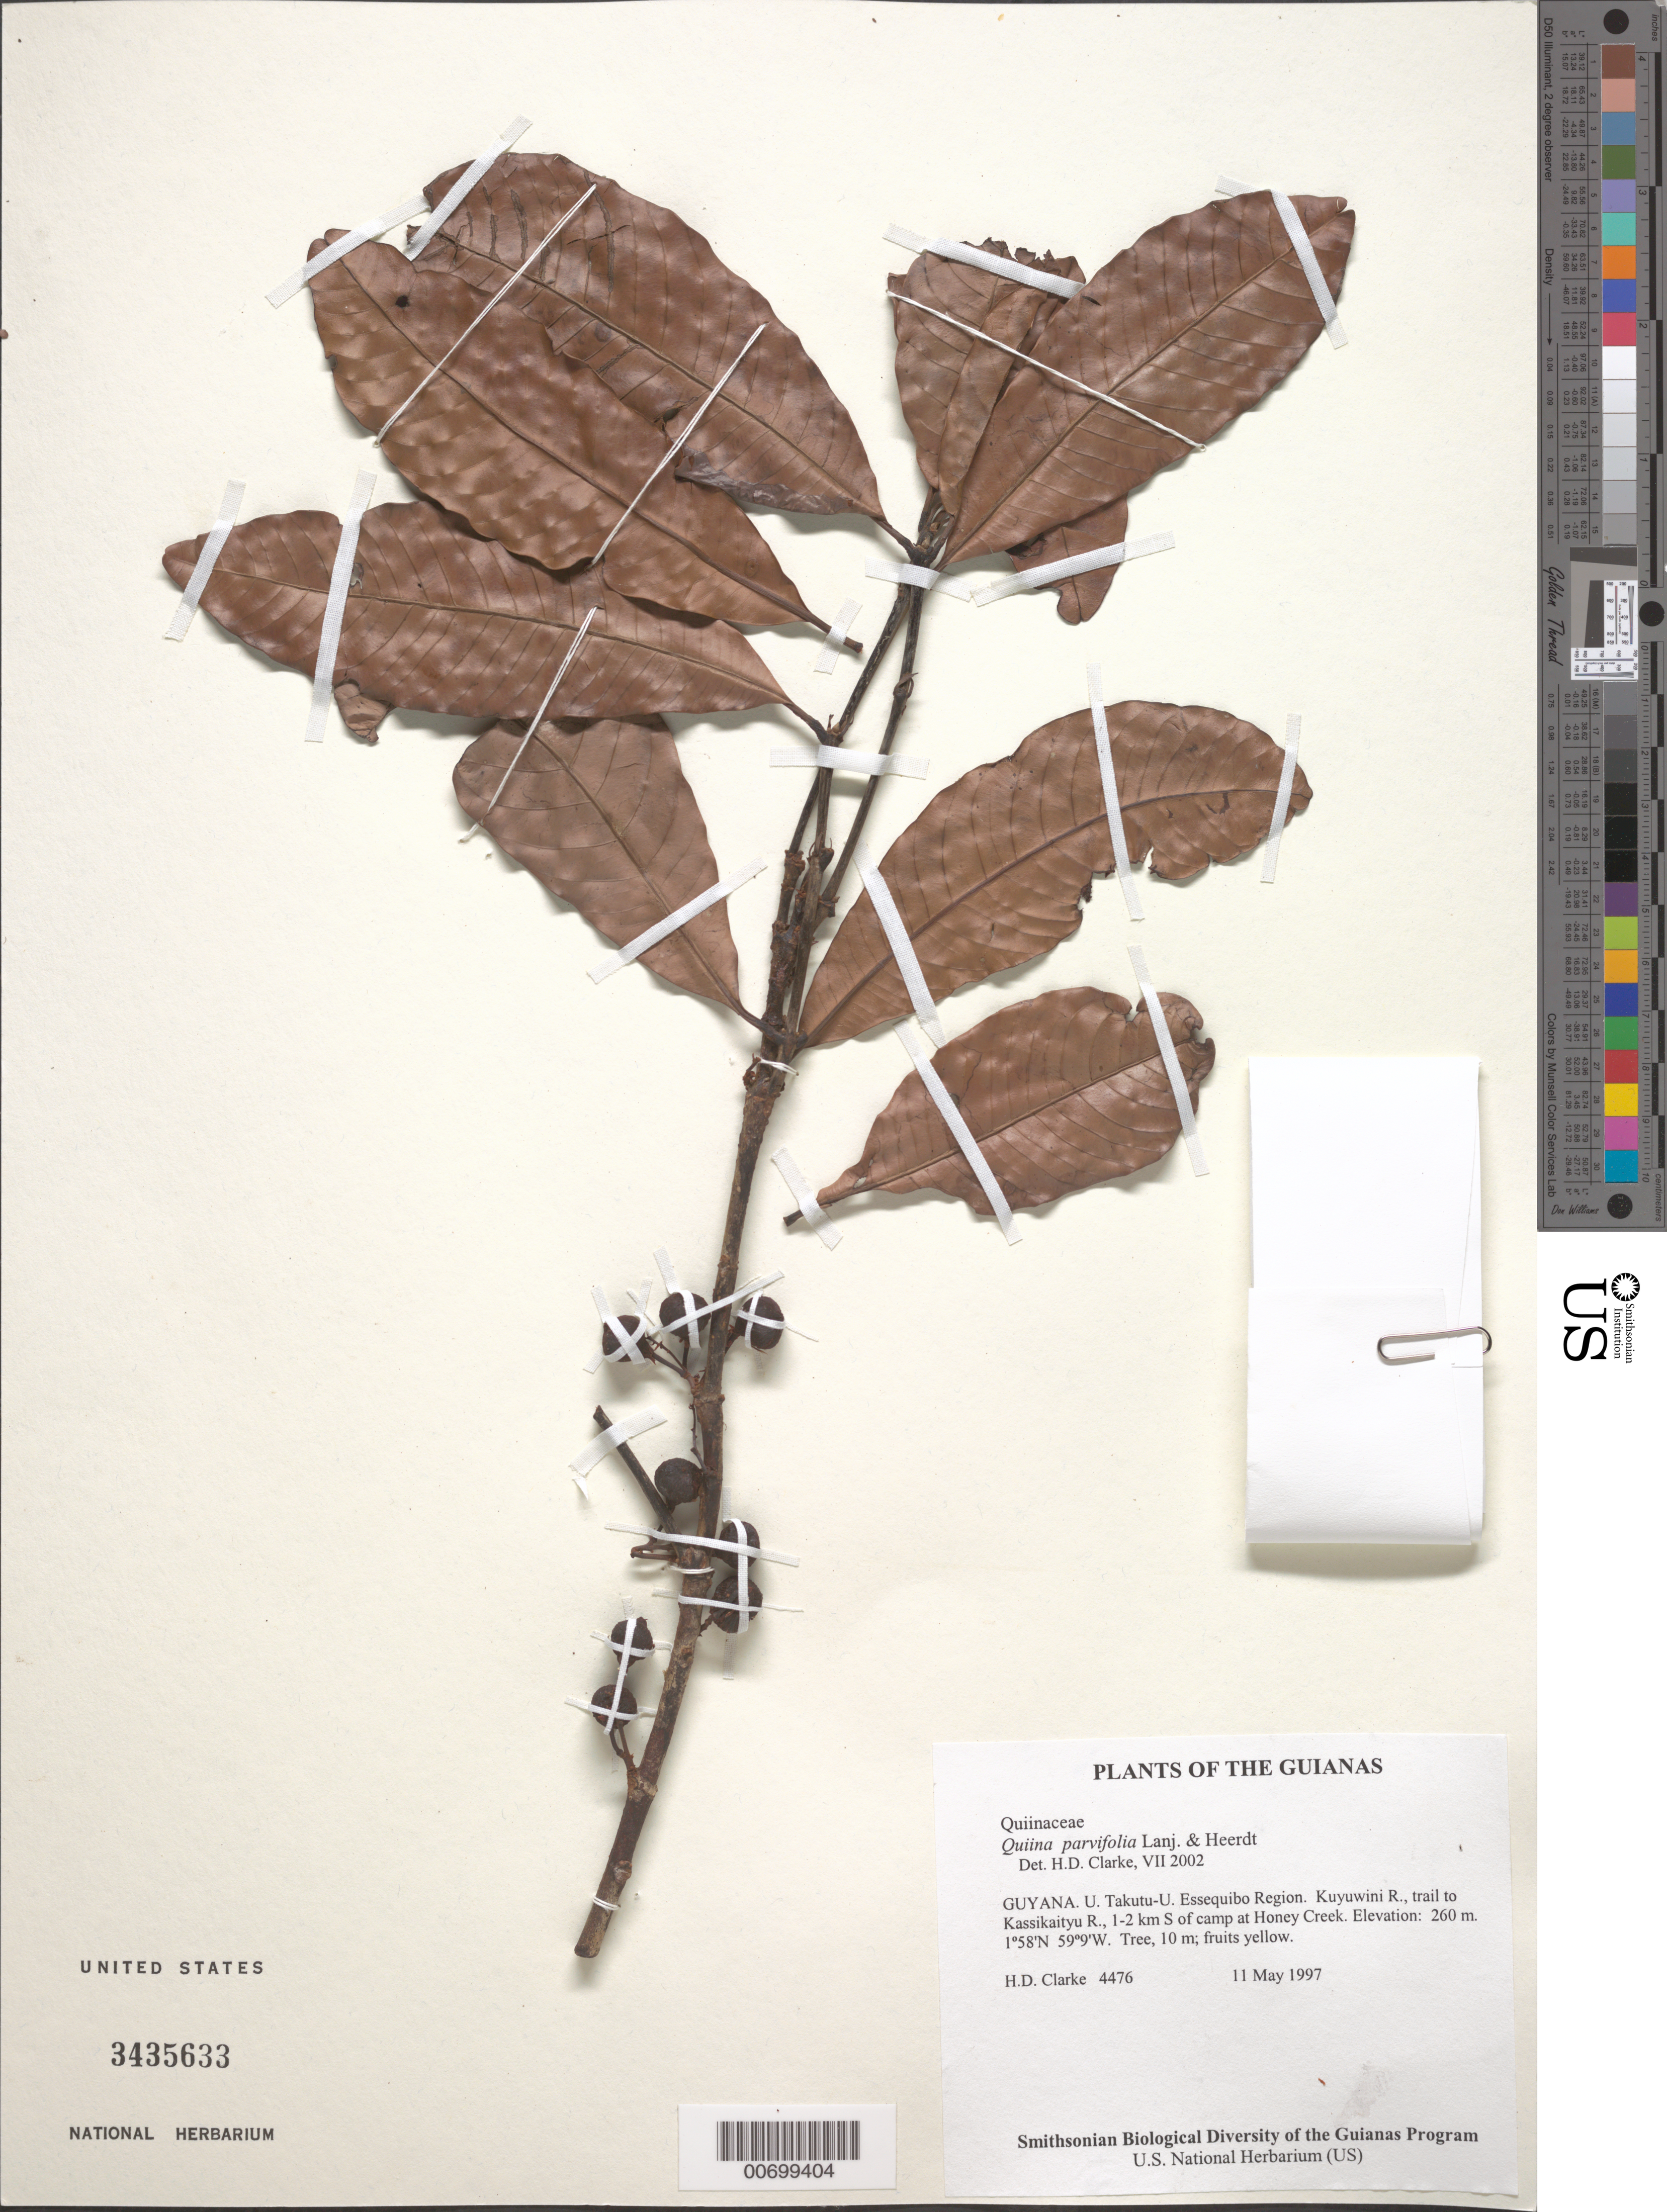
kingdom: Plantae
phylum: Tracheophyta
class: Magnoliopsida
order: Malpighiales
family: Quiinaceae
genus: Quiina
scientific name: Quiina parvifolia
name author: Lanj. & Heerdt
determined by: Clarke, H. D., University of North Carolina (Asheville)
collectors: H. D. Clarke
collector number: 4476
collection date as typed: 11 May 1997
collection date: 1997-05-11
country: Guyana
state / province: U. Takutu-U. Essequibo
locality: Kuyuwini R., trail to Kassikaityu R., 1-2 km S of camp at Honey Creek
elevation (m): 260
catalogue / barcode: US 3435633